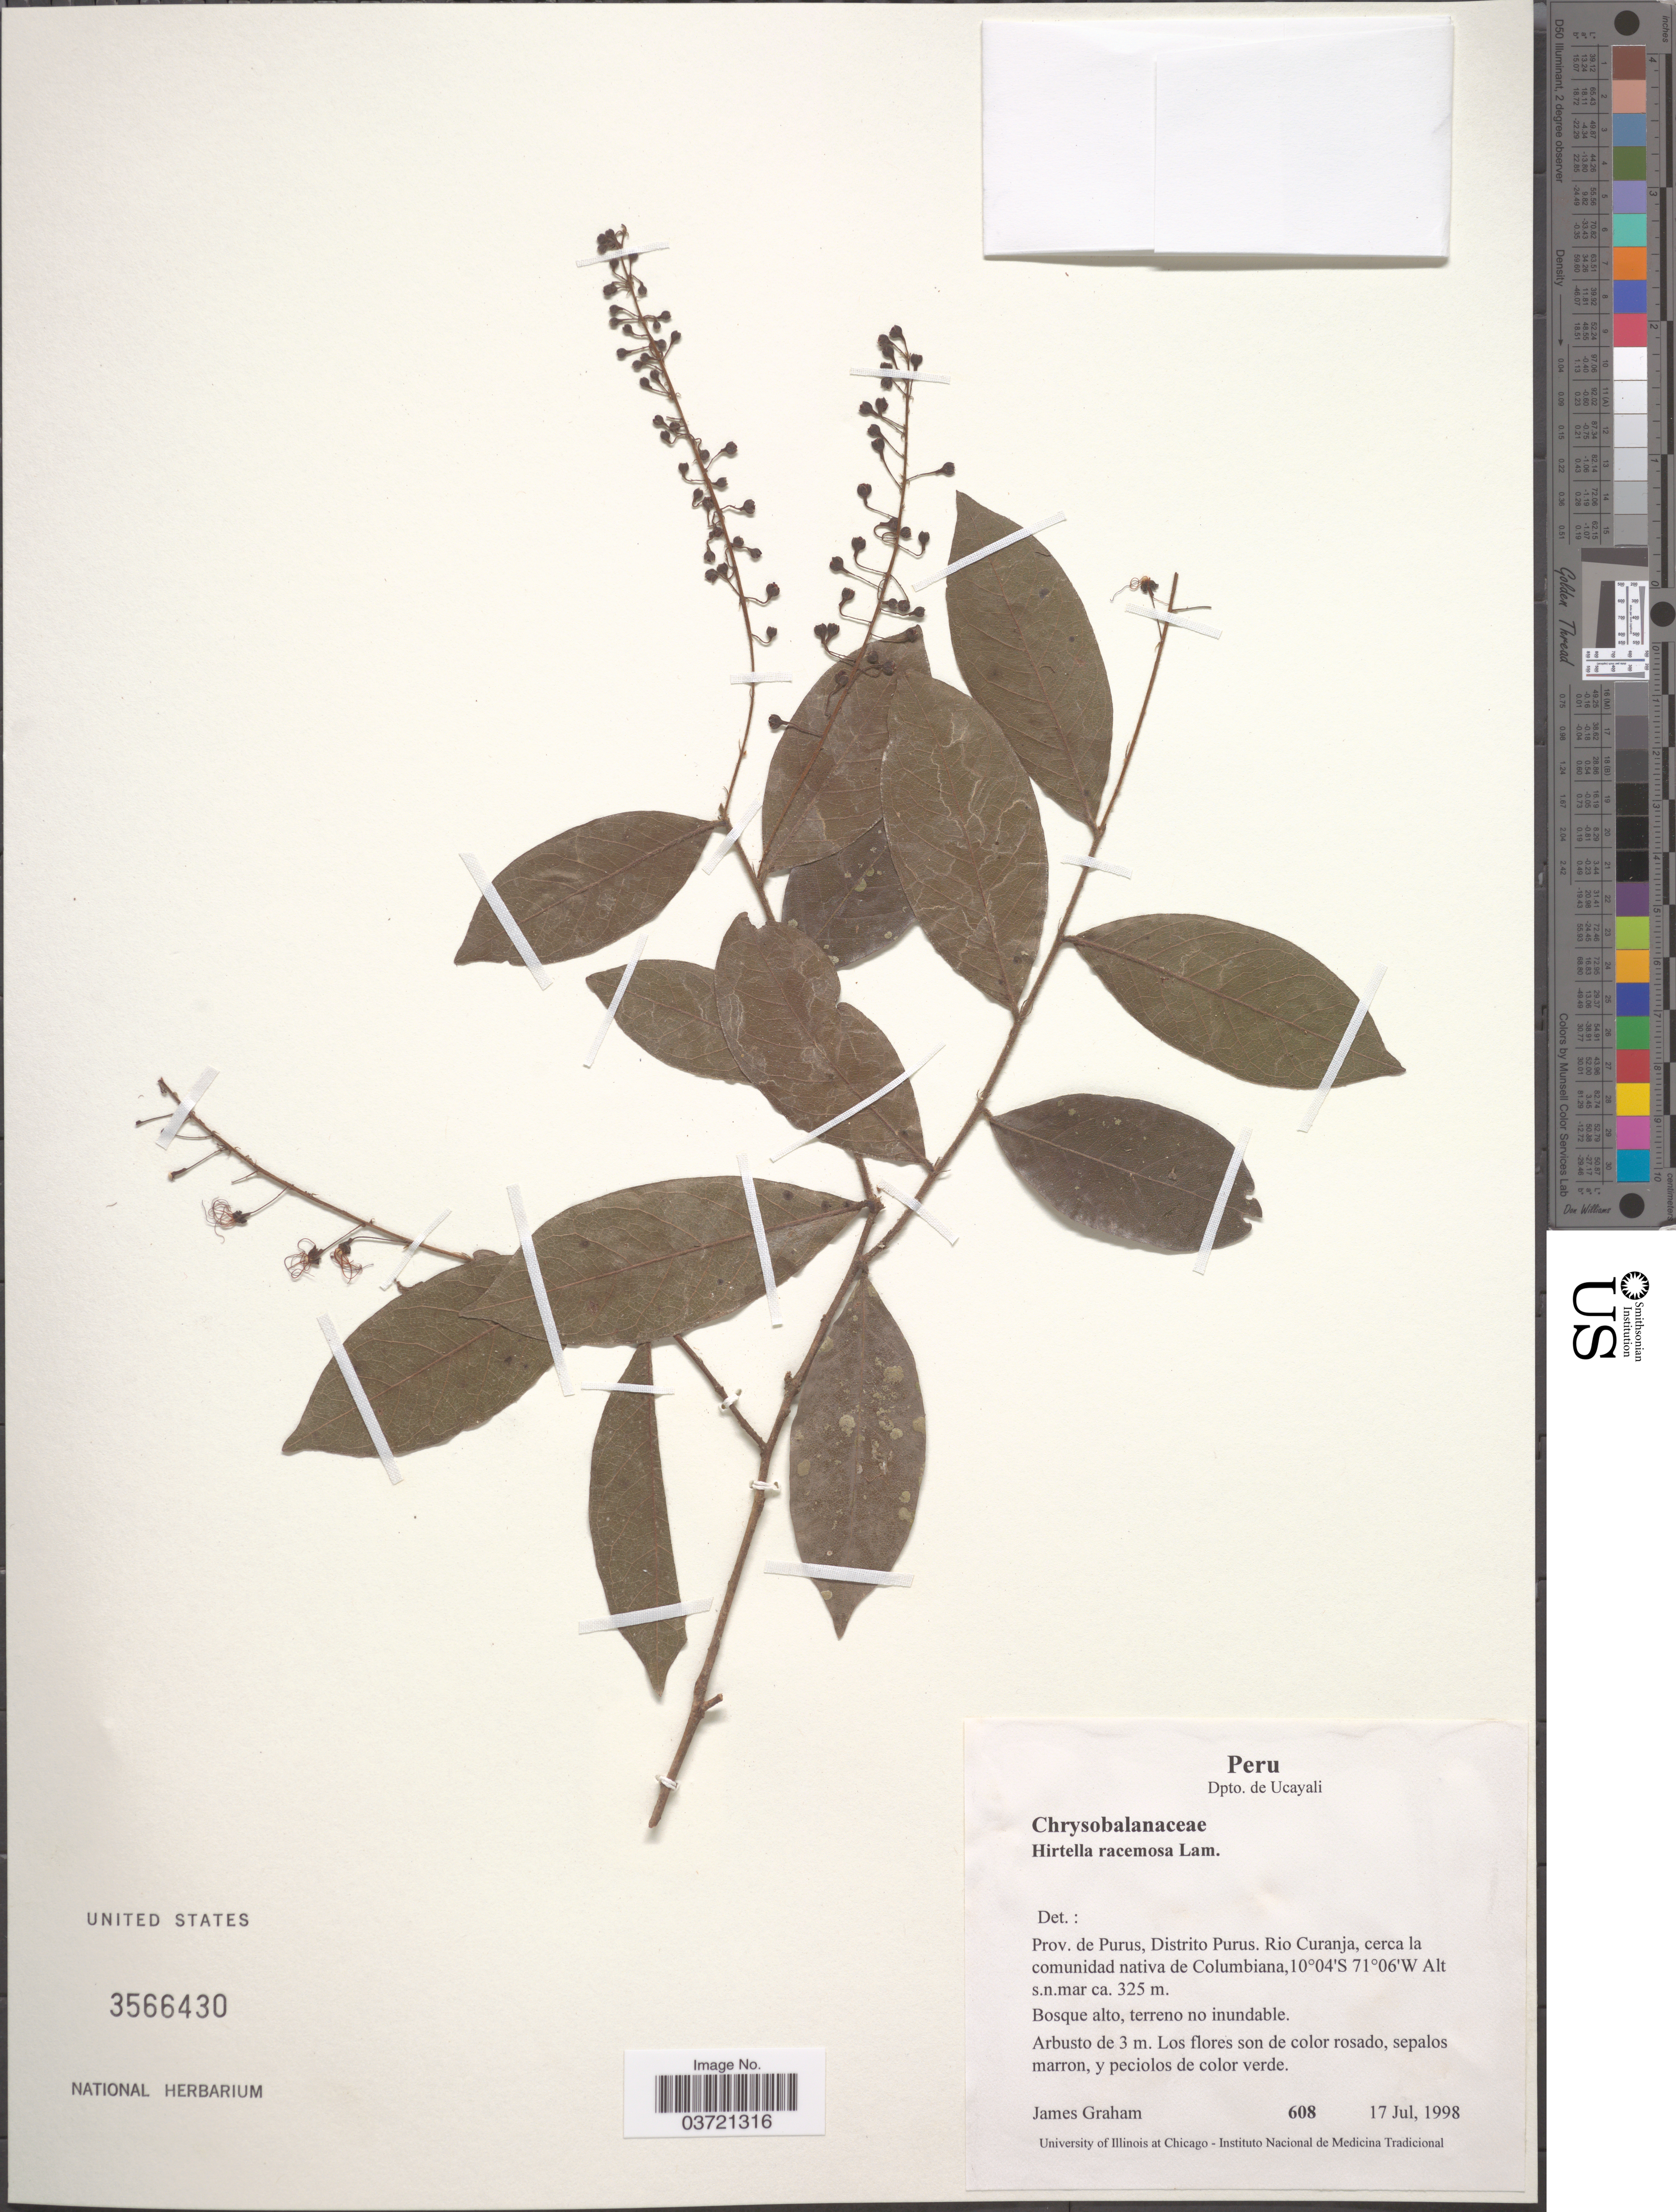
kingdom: Plantae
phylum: Tracheophyta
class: Magnoliopsida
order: Malpighiales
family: Chrysobalanaceae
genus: Hirtella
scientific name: Hirtella racemosa var. racemosa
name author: Lam.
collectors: J. Graham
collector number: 608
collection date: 1998-07-17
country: Peru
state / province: Ucayali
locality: Dpto. de Ucayali. Prov. de Purus, Distrito Purus. Rio Curanja, cerca la comunidad nativa de Columbiana.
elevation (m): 325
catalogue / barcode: US 3566430